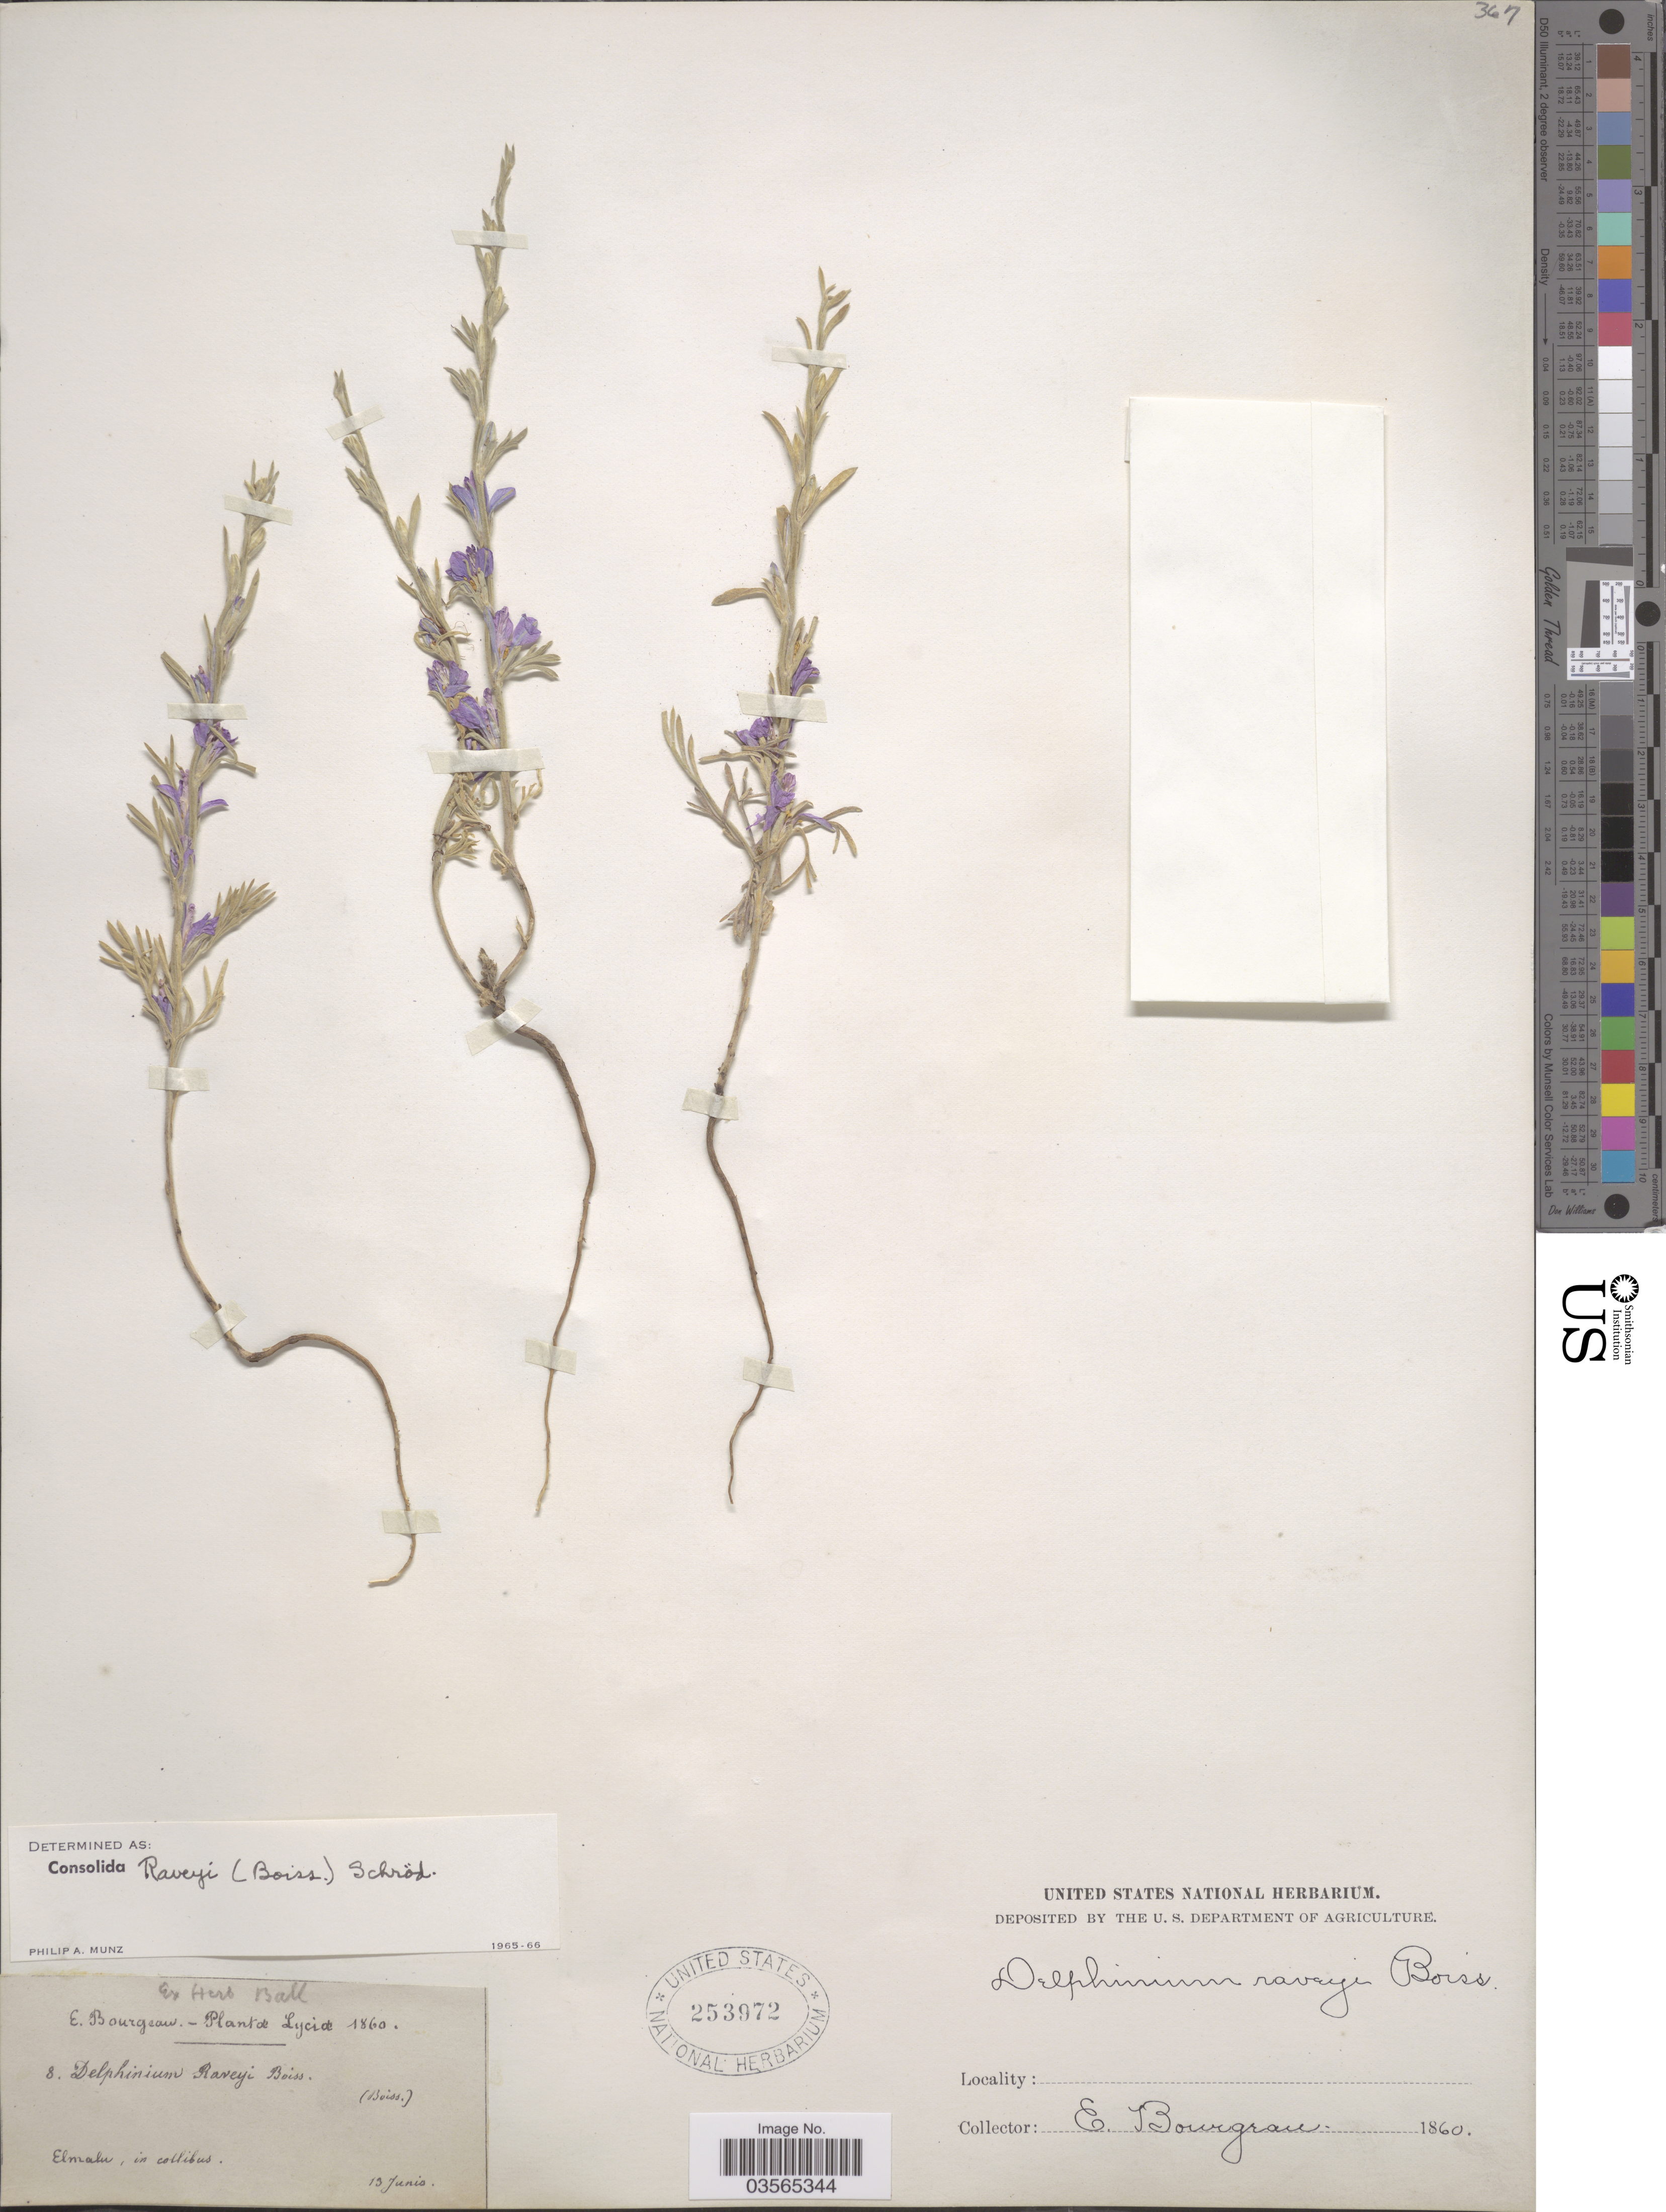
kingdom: Plantae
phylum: Tracheophyta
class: Magnoliopsida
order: Ranunculales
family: Ranunculaceae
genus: Delphinium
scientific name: Delphinium raveyi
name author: Boiss.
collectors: E. Bourgeau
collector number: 8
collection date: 1860-06-13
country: Turkey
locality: Lyciæ. Elmalu.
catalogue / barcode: US 253972